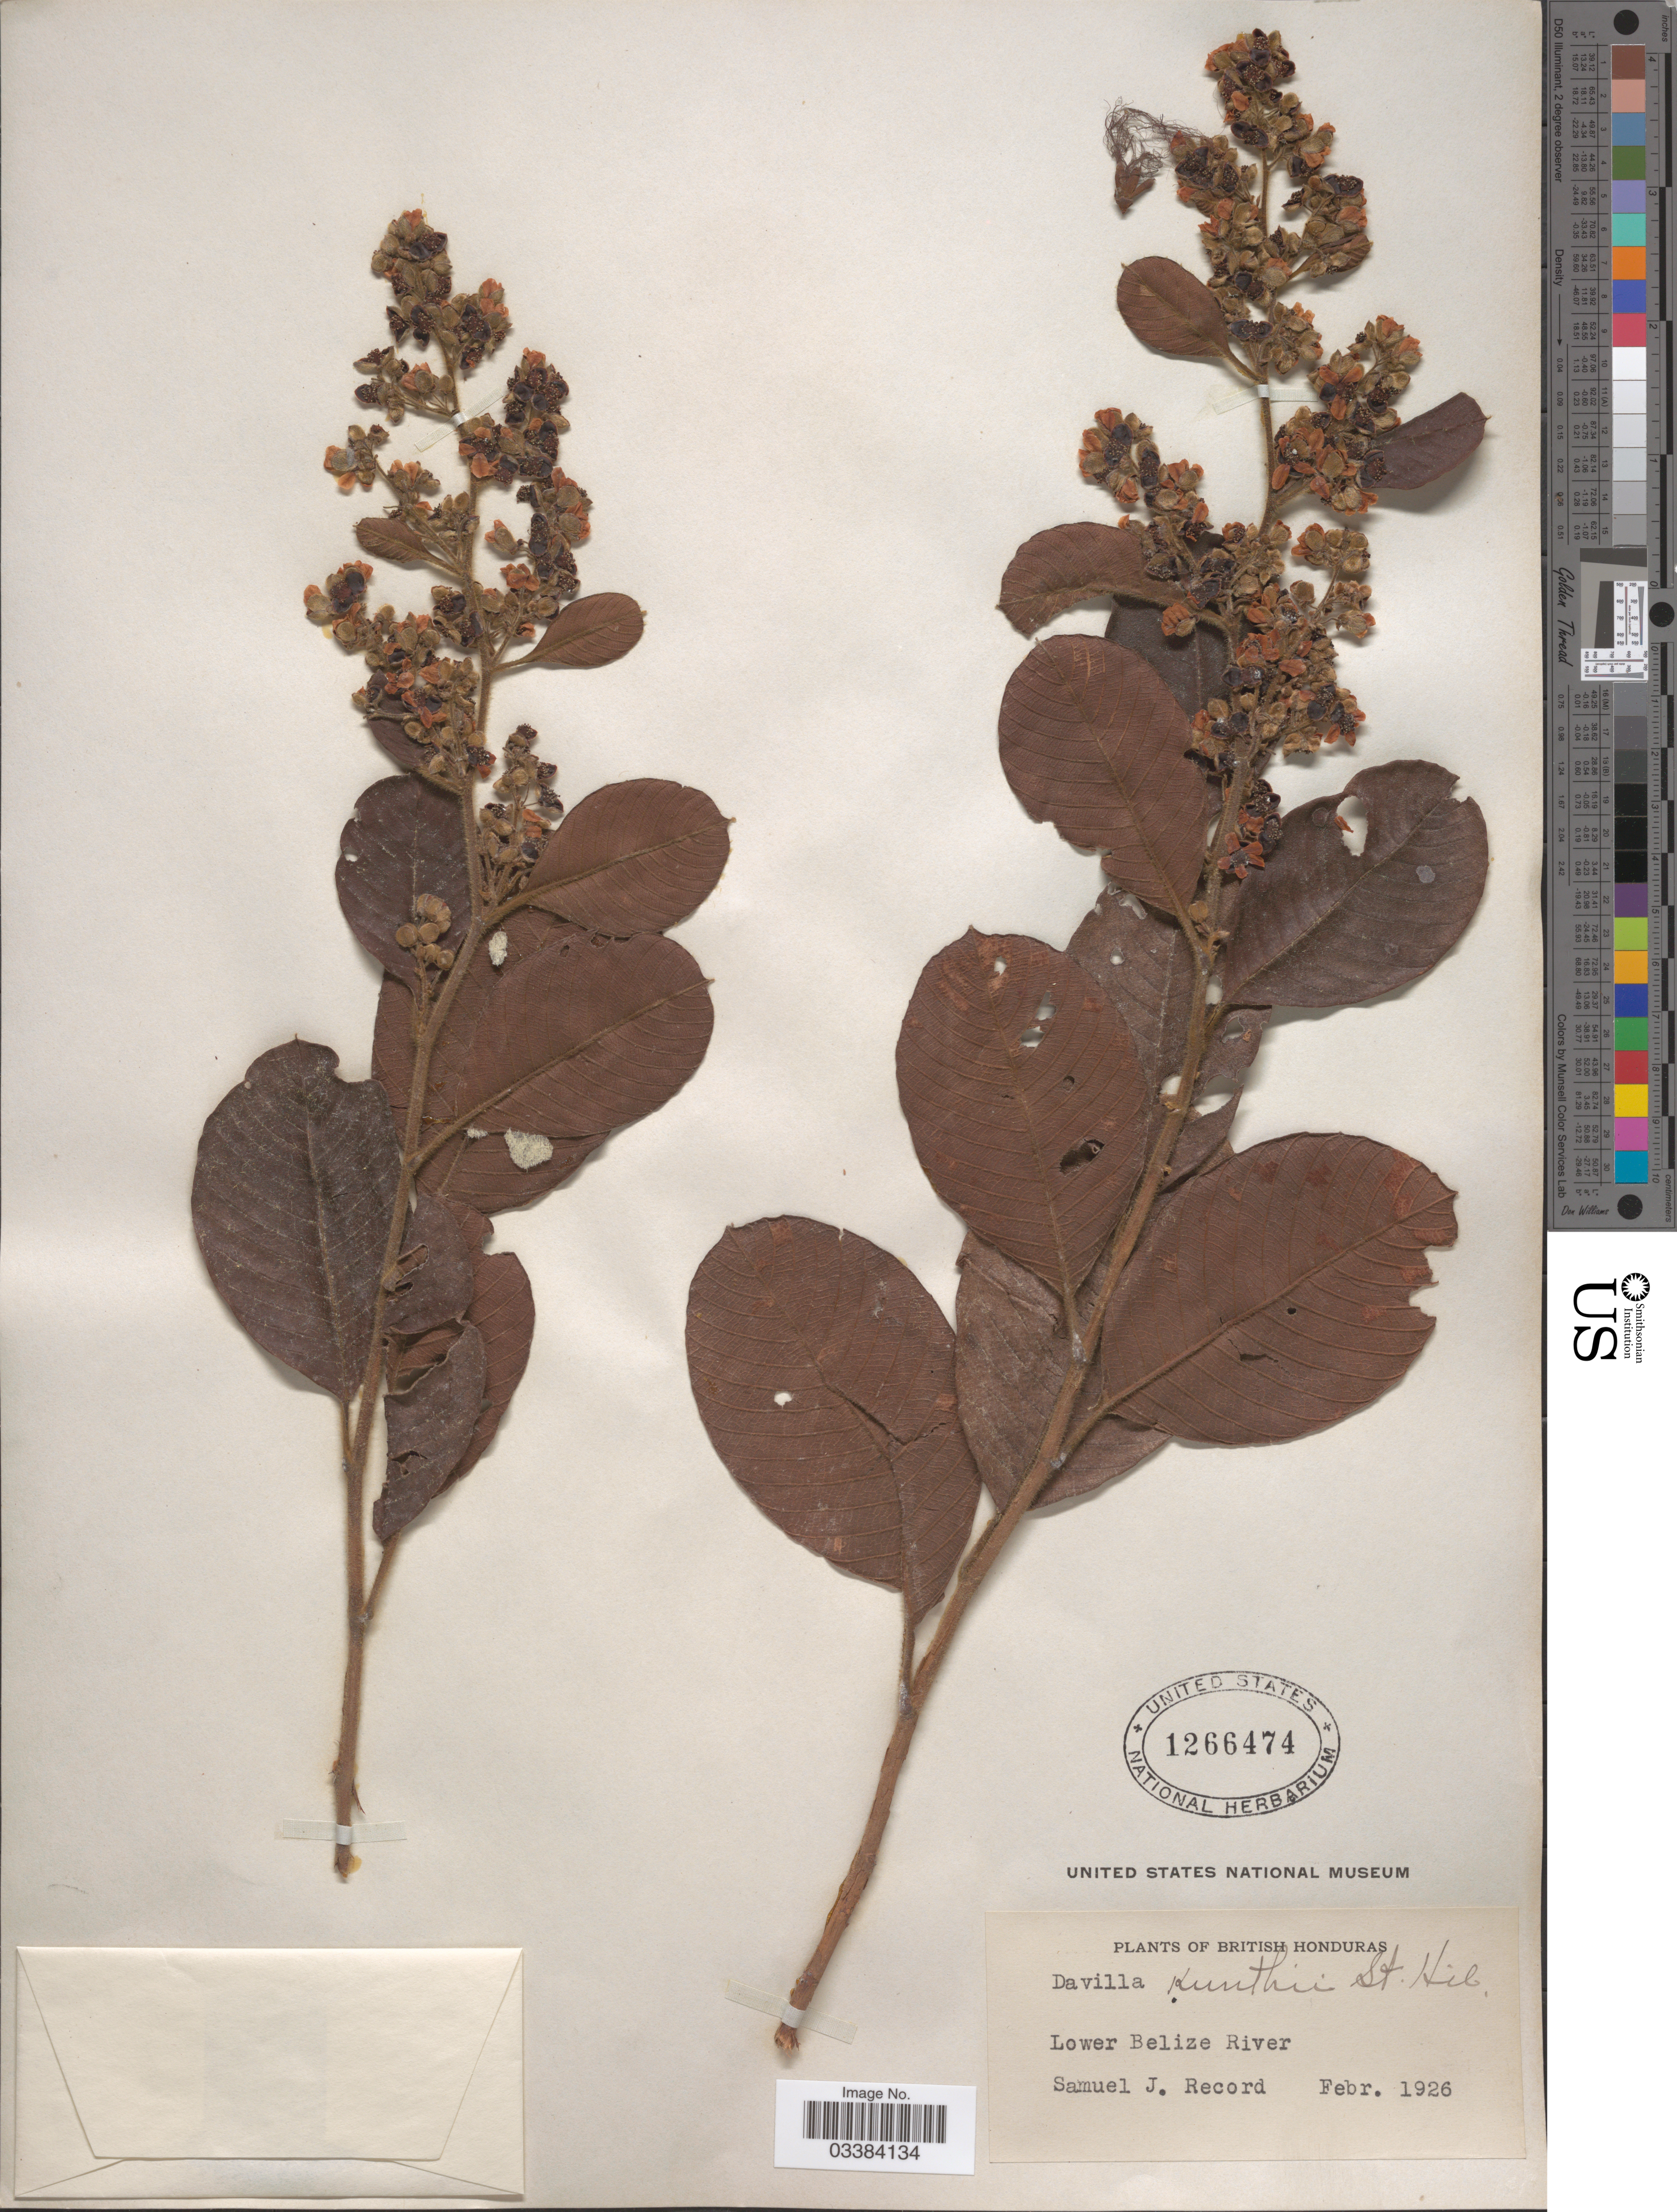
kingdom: Plantae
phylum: Tracheophyta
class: Magnoliopsida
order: Dilleniales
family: Dilleniaceae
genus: Davilla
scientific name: Davilla kunthii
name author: A. St.-Hil.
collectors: S. J. Record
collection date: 1926-02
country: Belize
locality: British Honduras. Lower Belize River.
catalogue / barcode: US 1266474